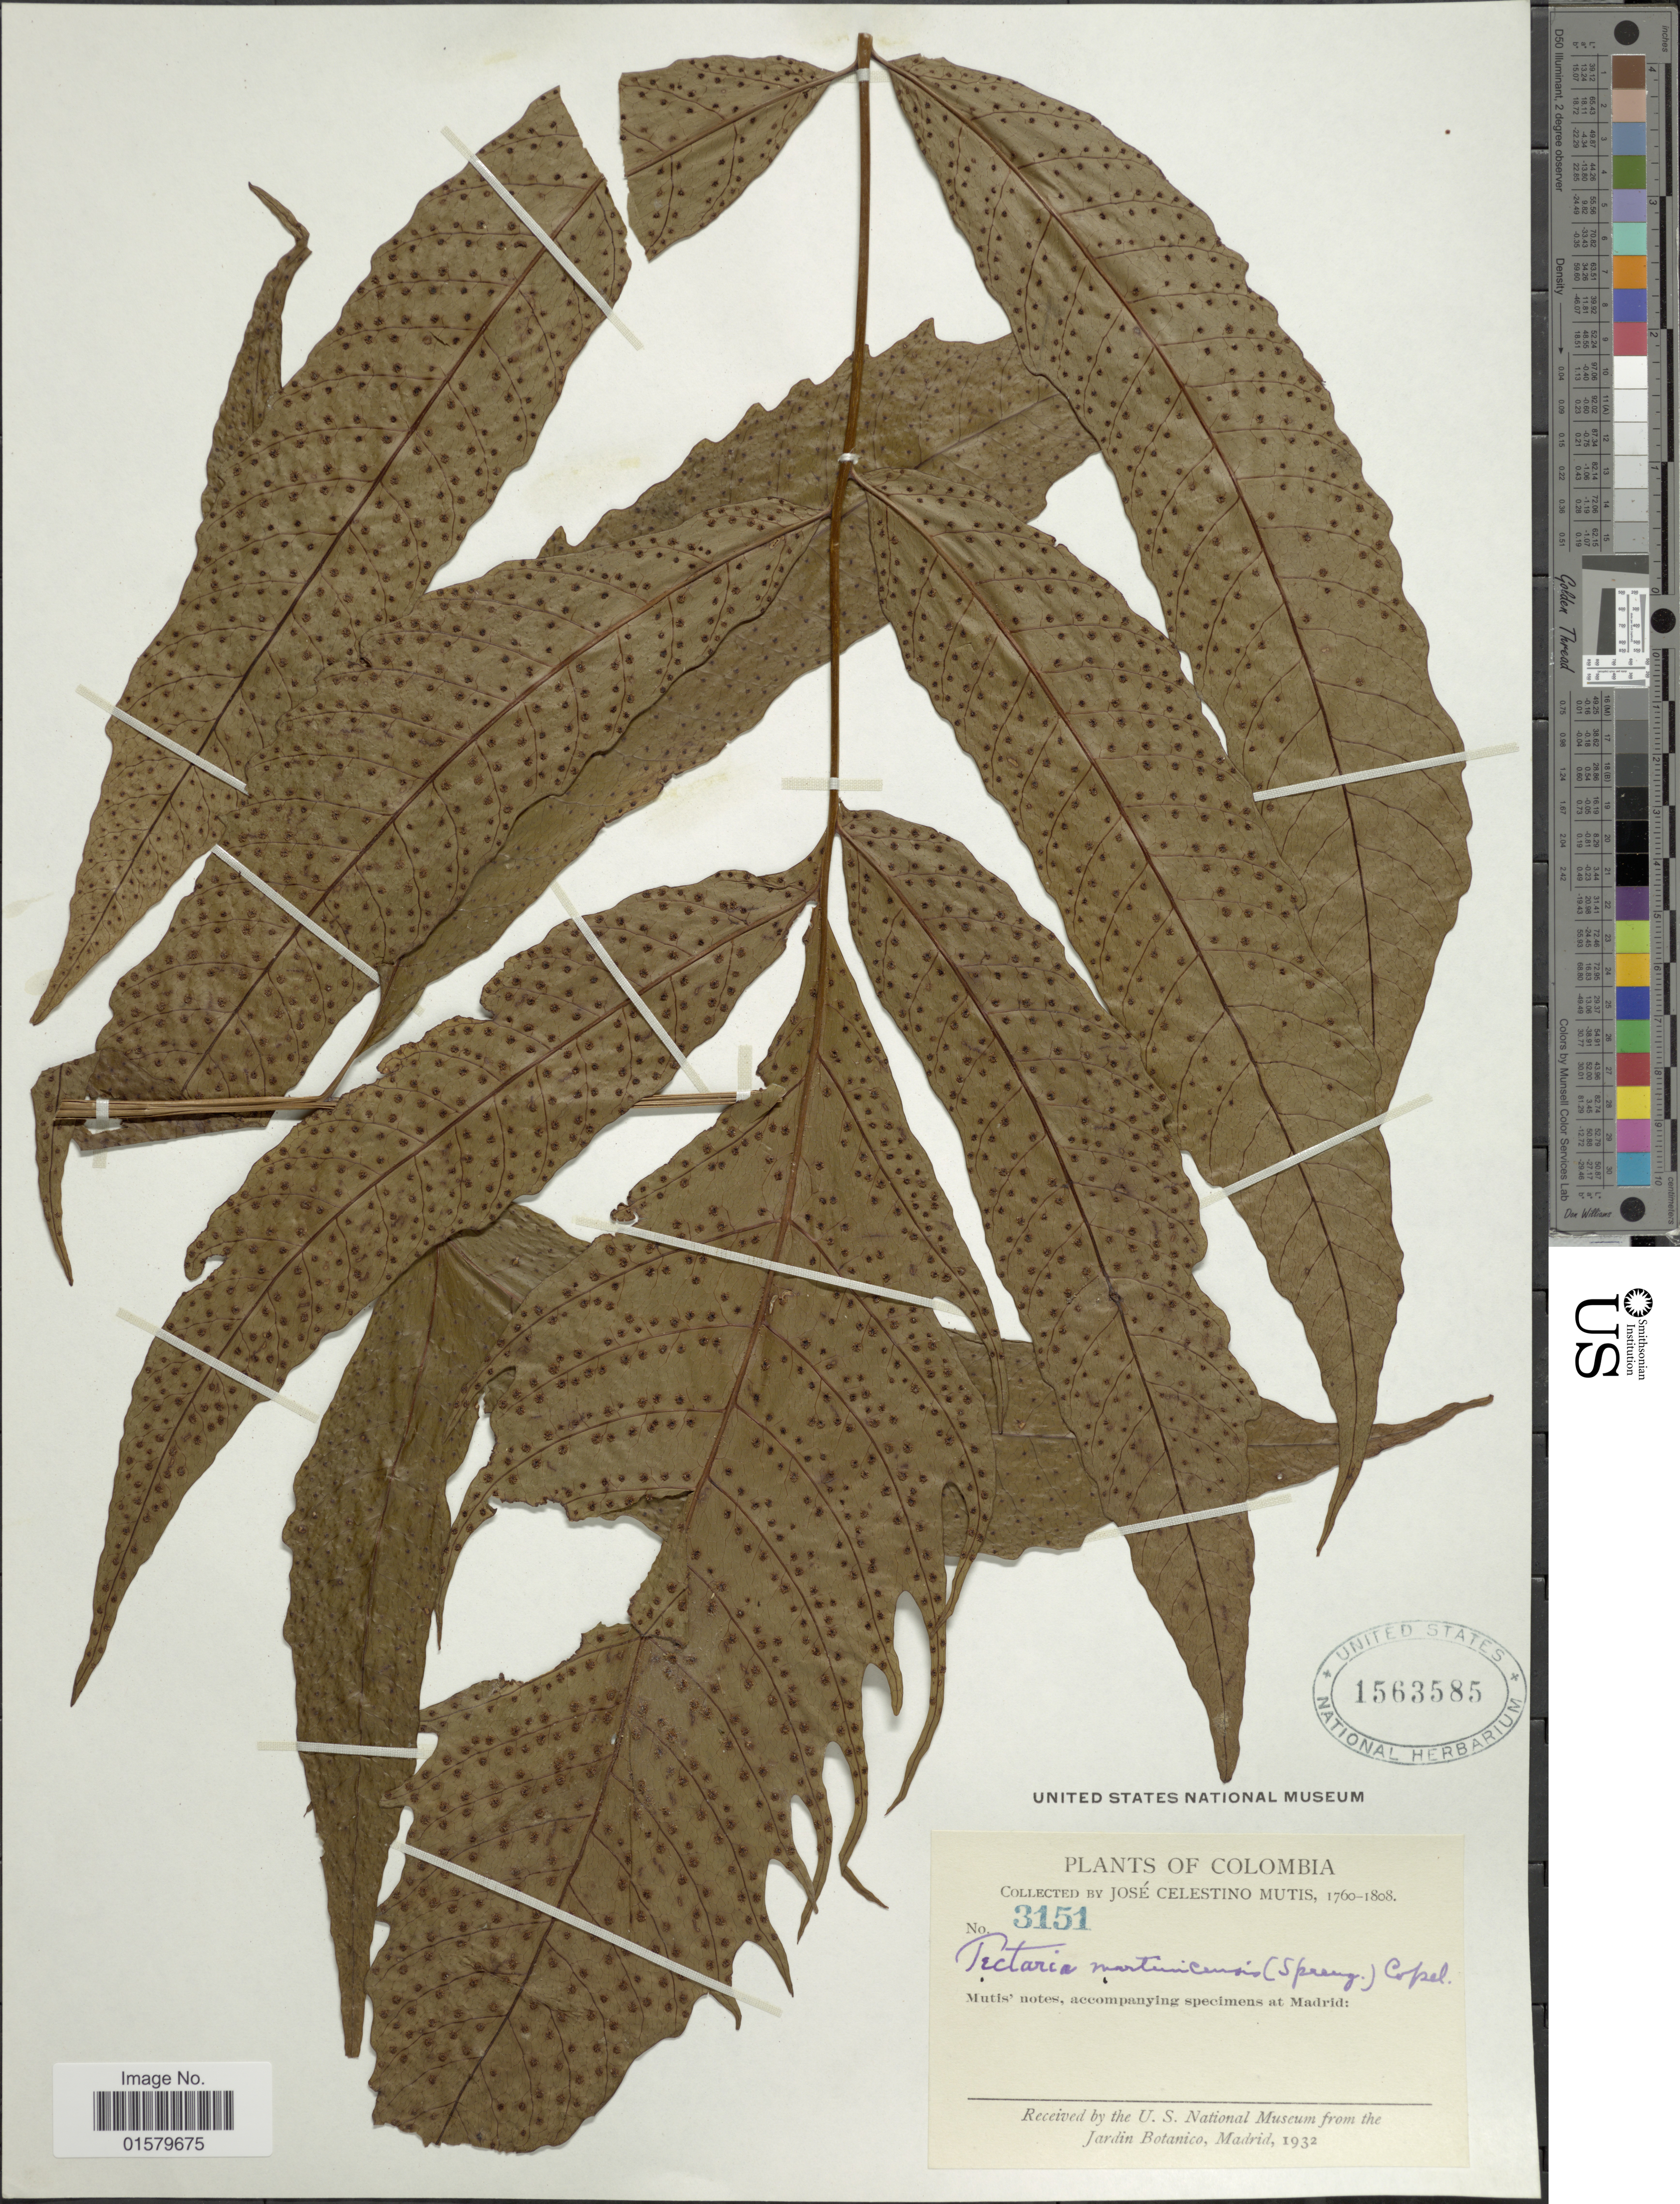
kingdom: Plantae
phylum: Tracheophyta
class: Polypodiopsida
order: Polypodiales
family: Tectariaceae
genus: Tectaria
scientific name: Tectaria incisa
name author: Cav.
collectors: J. C. B. Mutis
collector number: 3151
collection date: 1760/1808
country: Colombia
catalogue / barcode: US 1563585